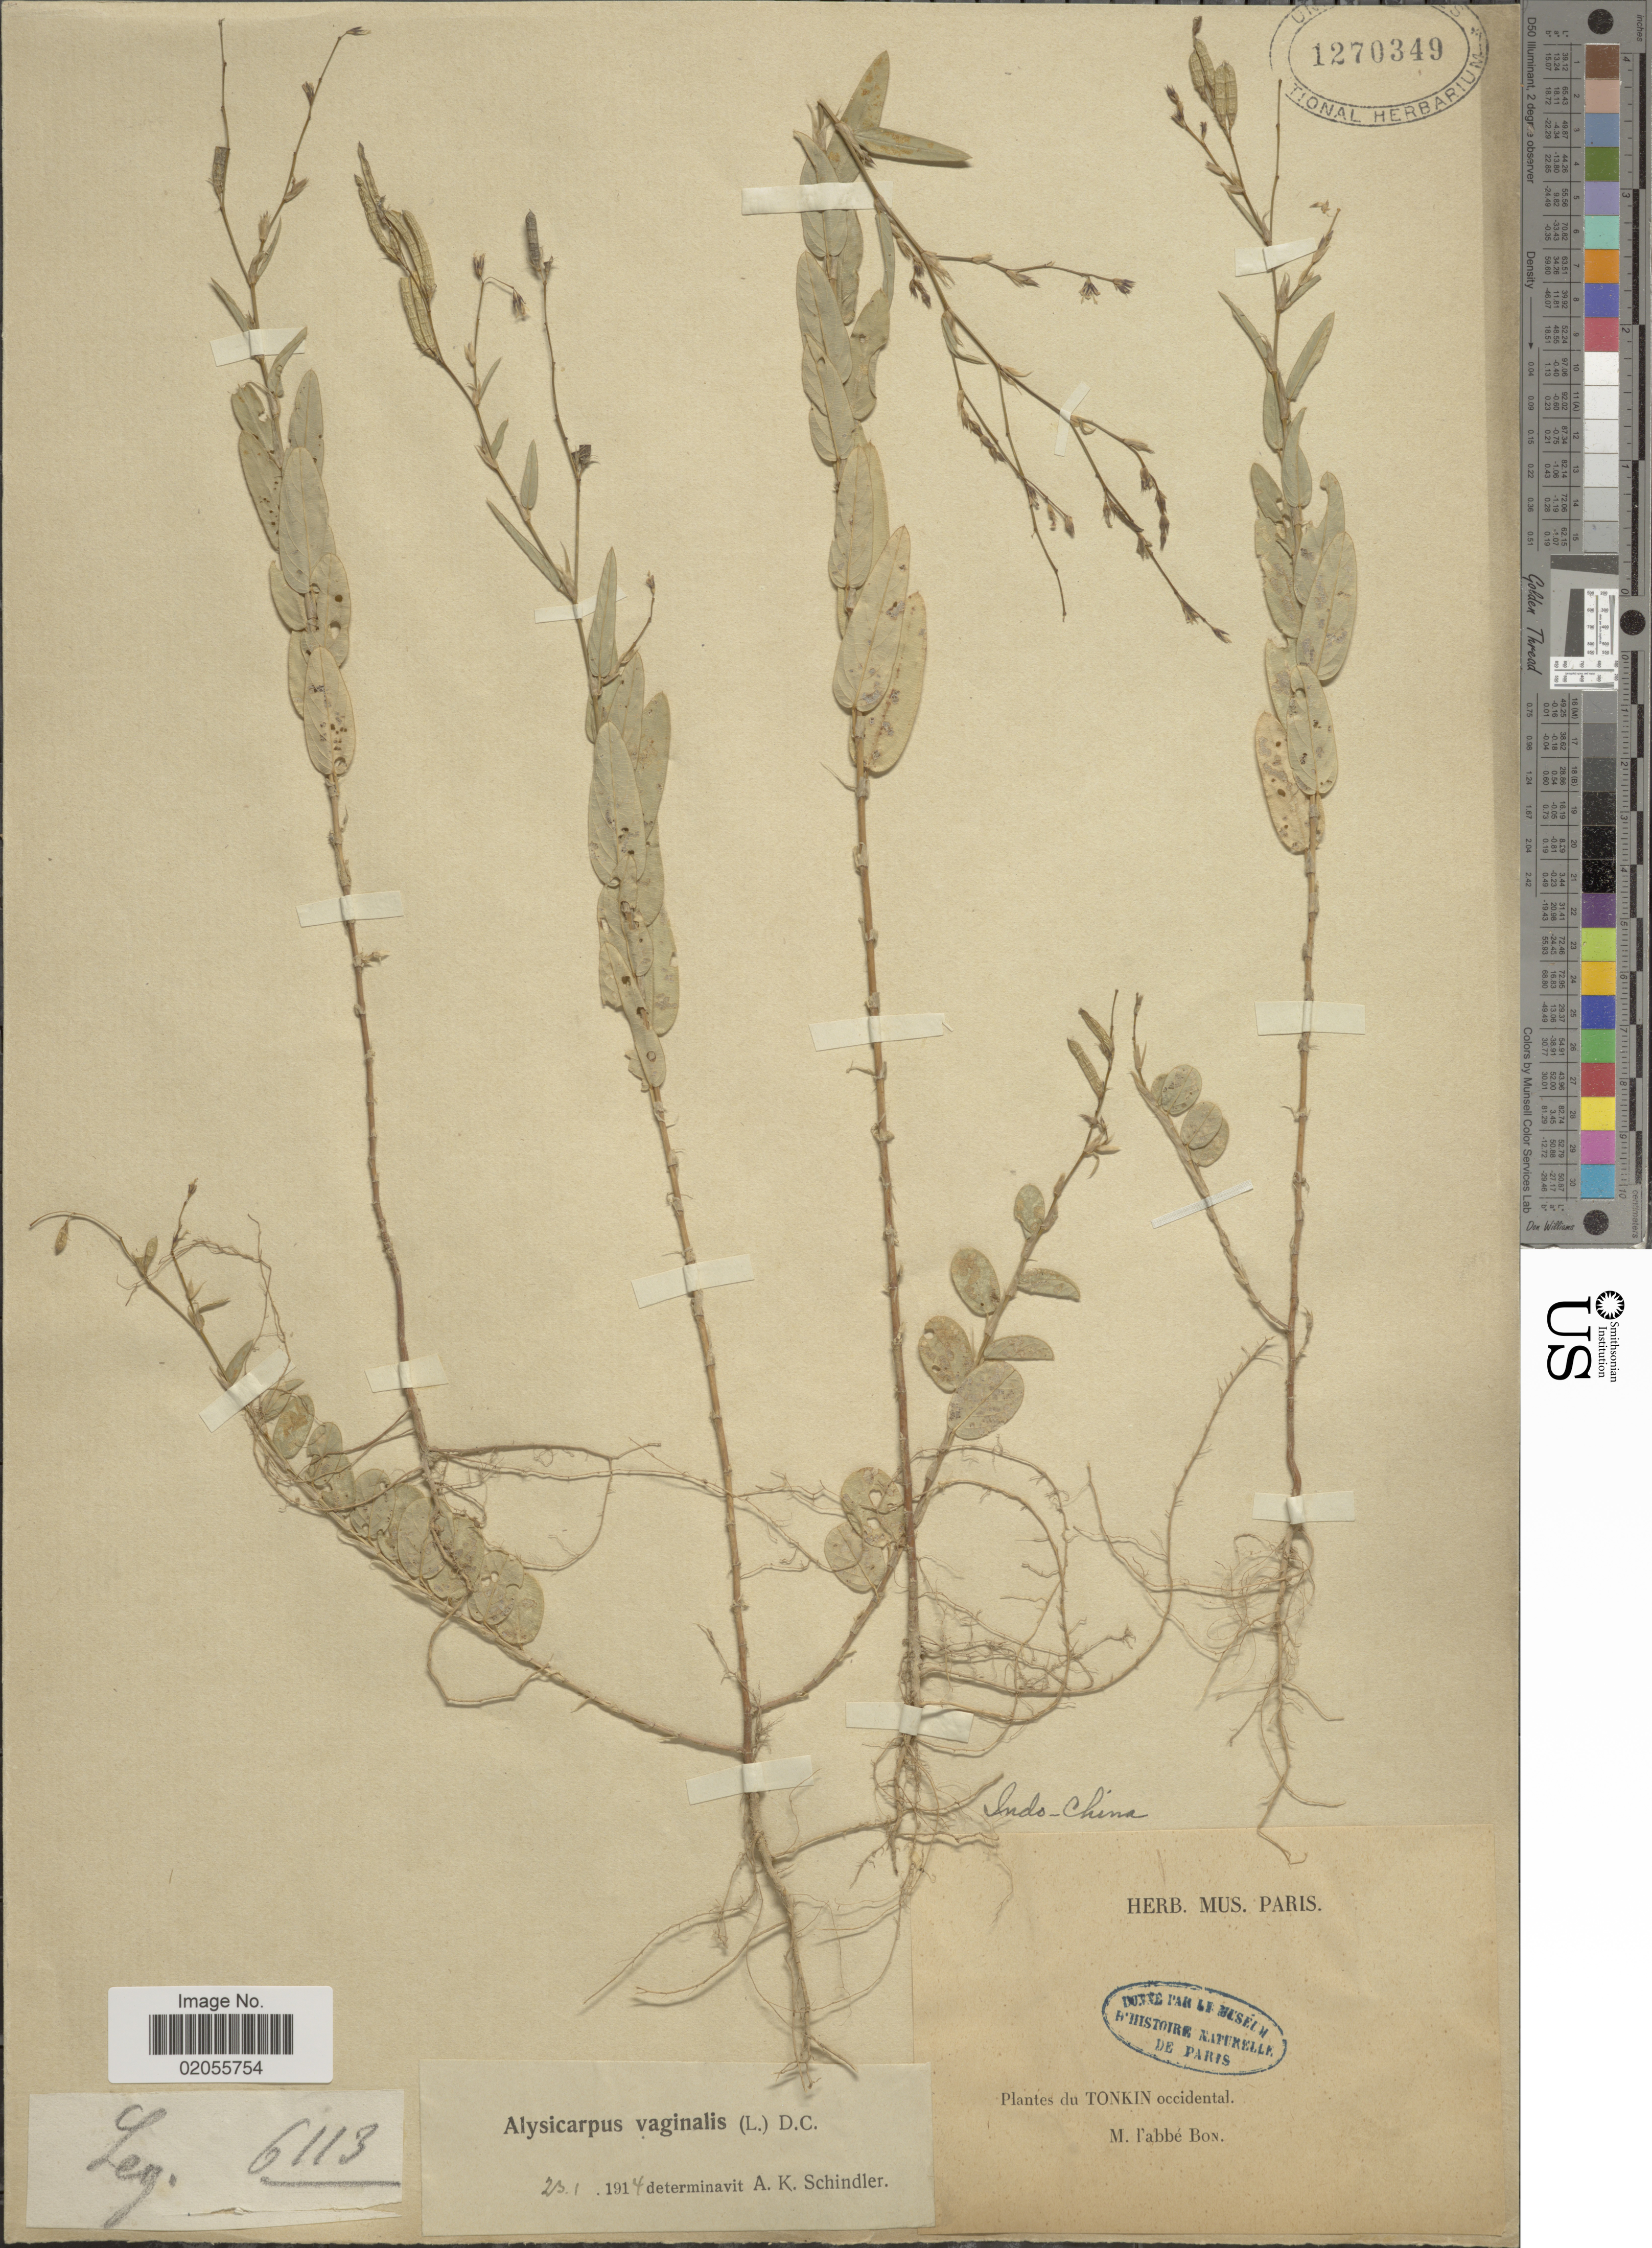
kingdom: Plantae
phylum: Tracheophyta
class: Magnoliopsida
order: Fabales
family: Fabaceae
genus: Alysicarpus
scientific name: Alysicarpus vaginalis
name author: (L.) DC.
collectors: H. F. Bon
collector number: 6113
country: Vietnam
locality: Indo-China, Tonkin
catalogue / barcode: US 1270349